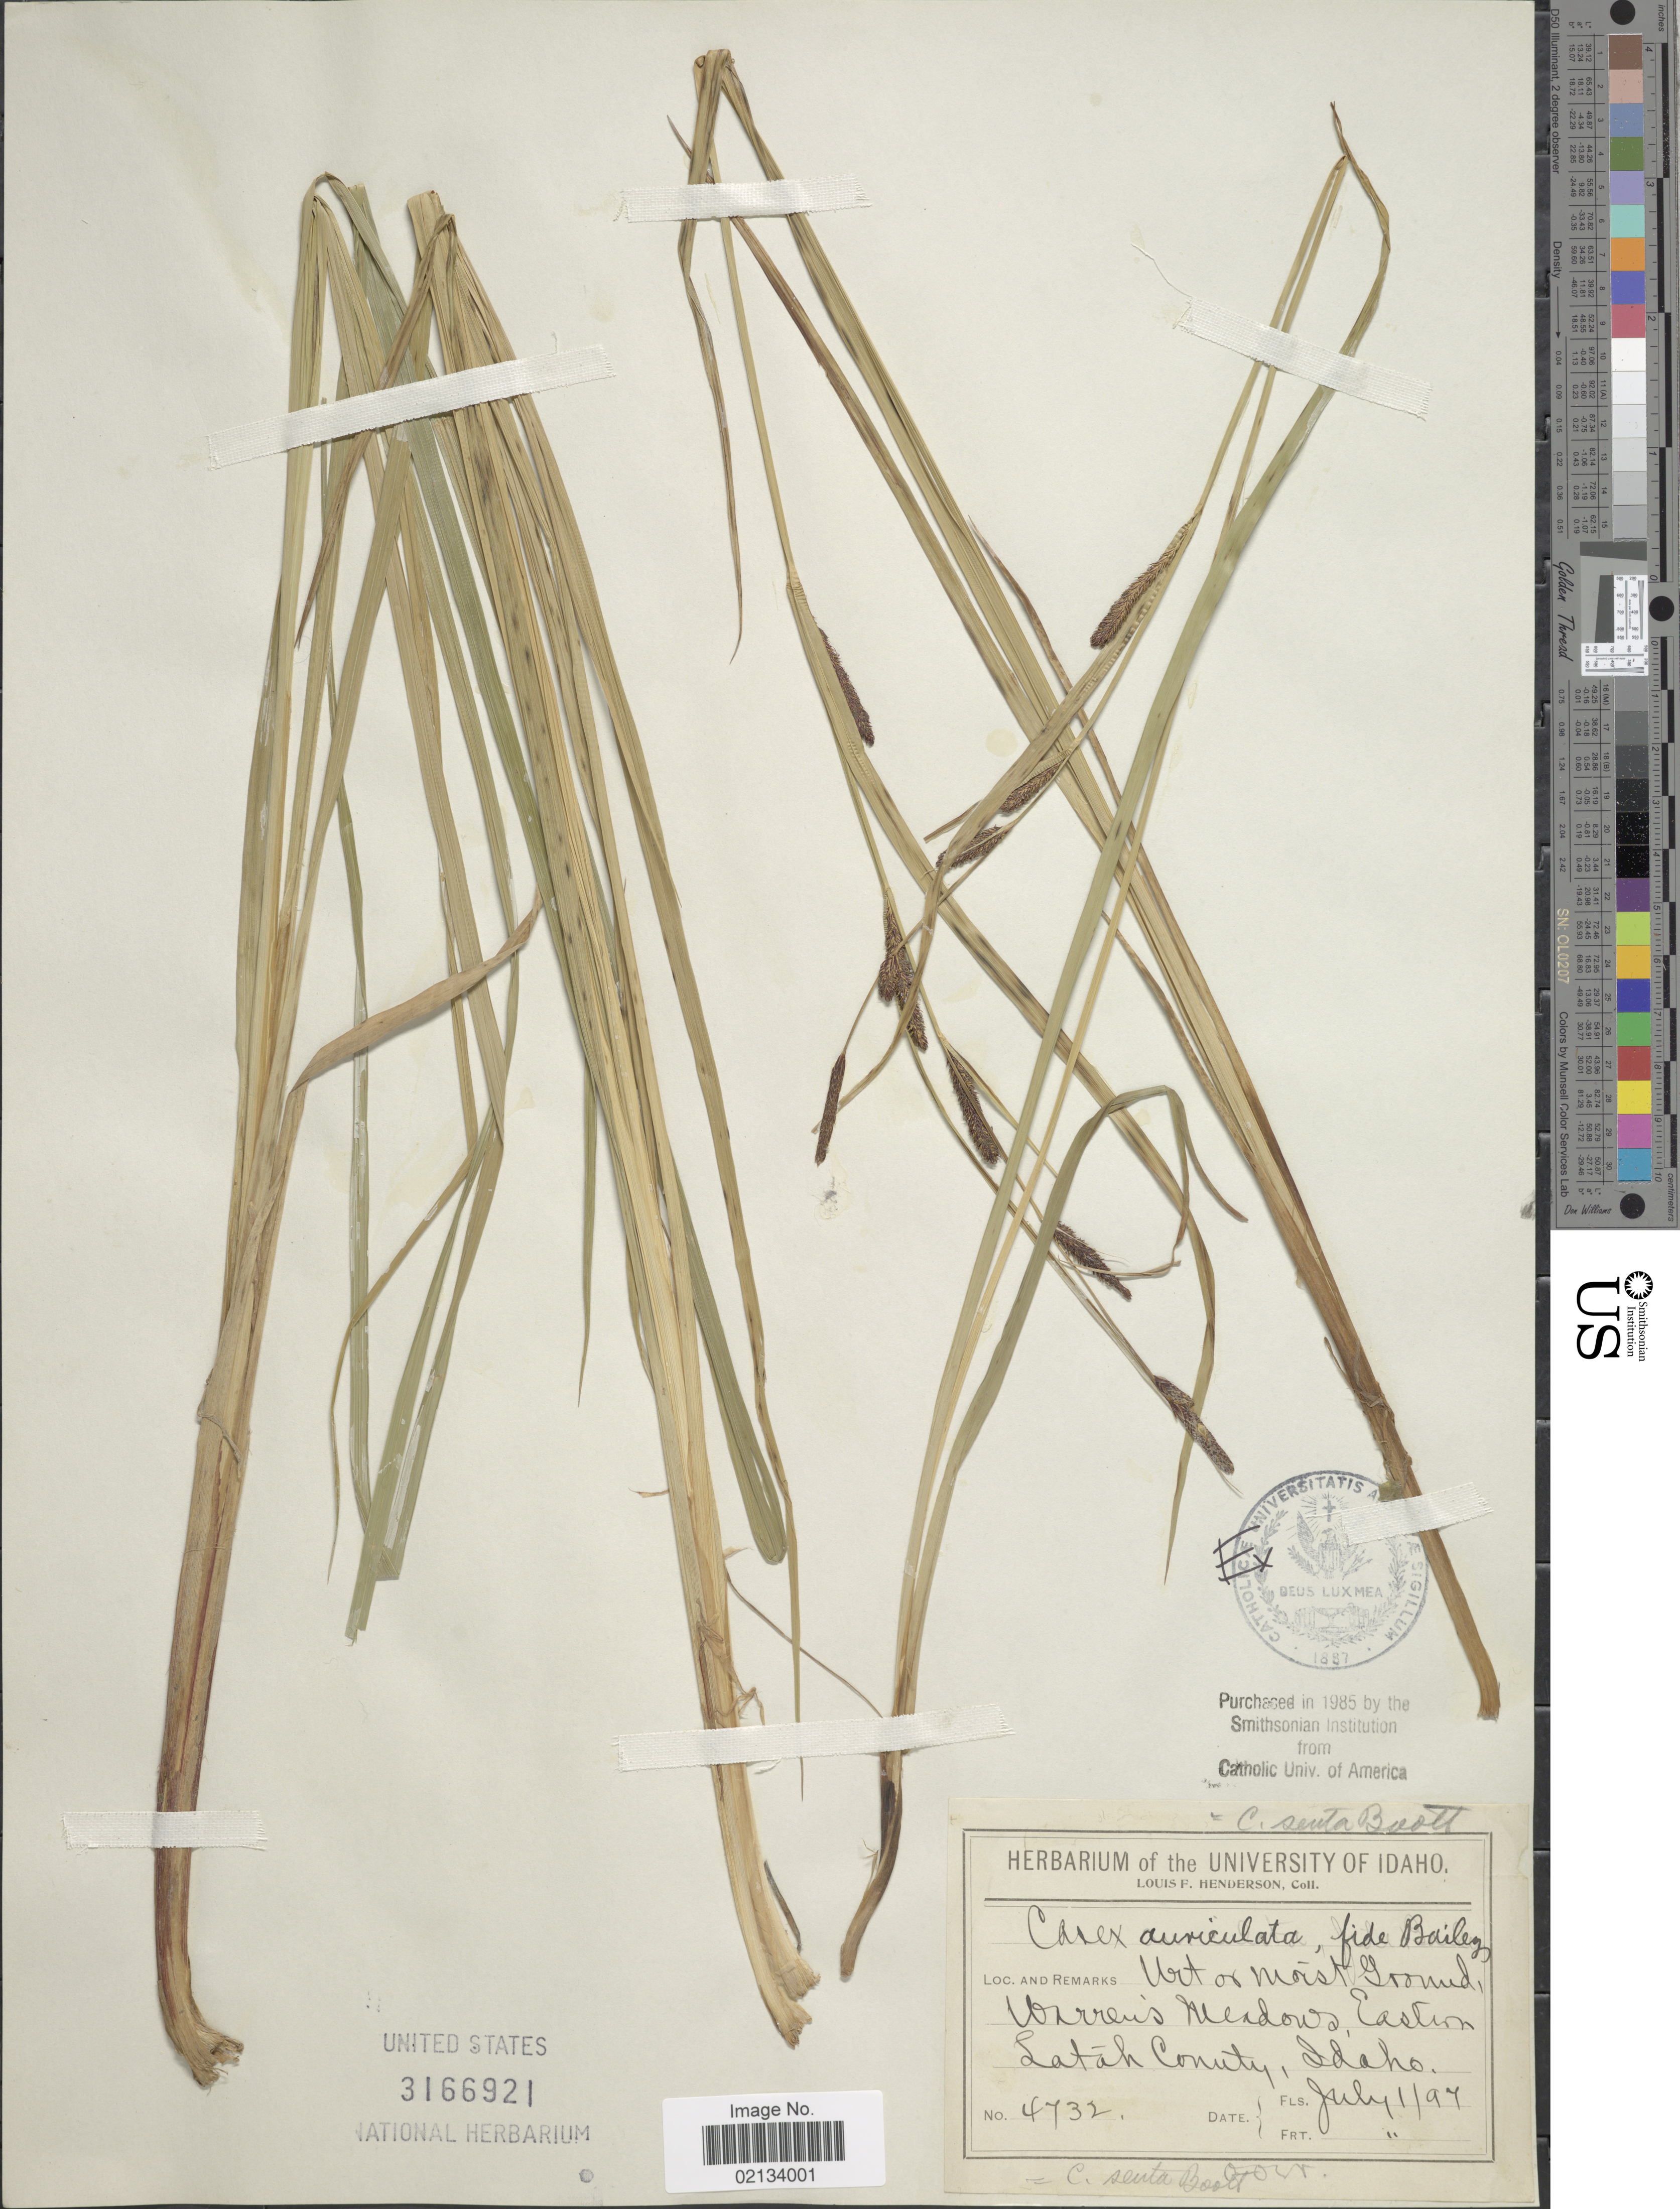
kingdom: Plantae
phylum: Tracheophyta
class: Liliopsida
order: Poales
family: Cyperaceae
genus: Carex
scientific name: Carex senta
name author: Boott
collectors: L. Henderson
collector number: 4732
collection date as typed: Transcribed d/m/y: 1/7/97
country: United States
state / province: Idaho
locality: Wet or moist ground, Warren's meadows, Eastern Latah County.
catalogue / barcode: US 3166921